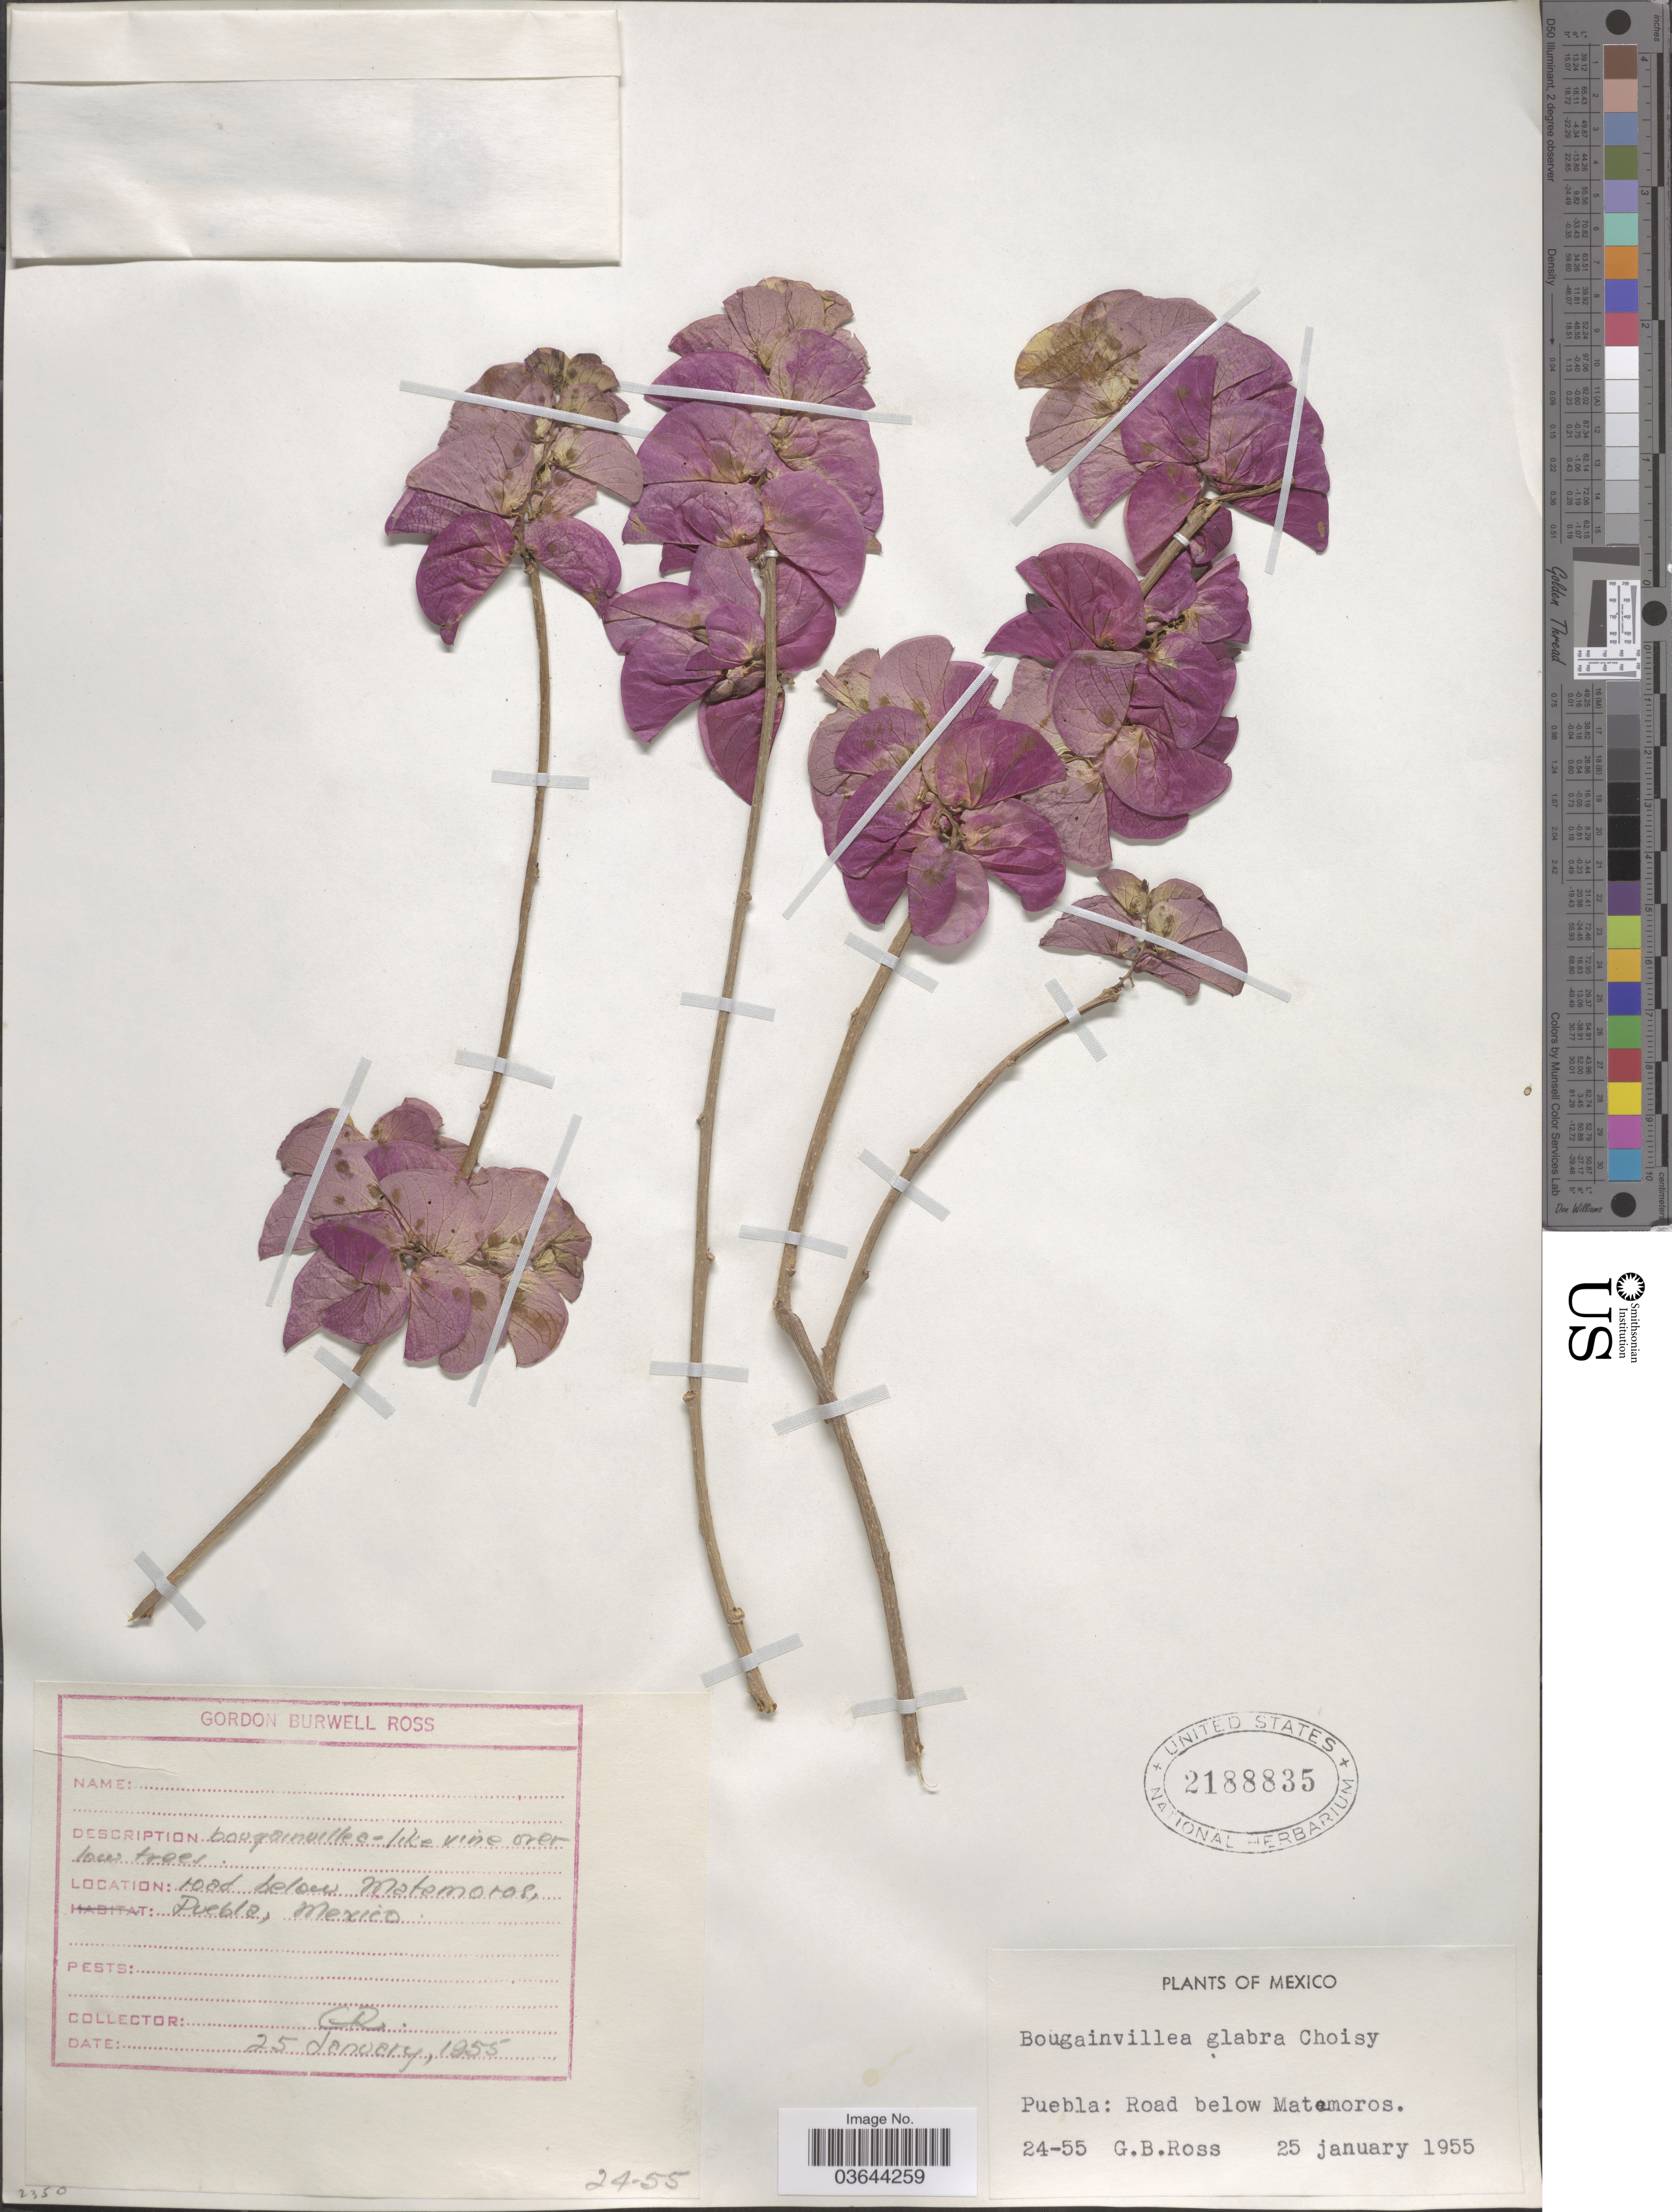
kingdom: Plantae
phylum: Tracheophyta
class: Magnoliopsida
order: Caryophyllales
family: Nyctaginaceae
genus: Bougainvillea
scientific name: Bougainvillea glabra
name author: Choisy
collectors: G. B. Ross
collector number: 24-55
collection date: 1955-01-25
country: Mexico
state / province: Puebla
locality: Road below Matemoros.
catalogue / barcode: US 2188835